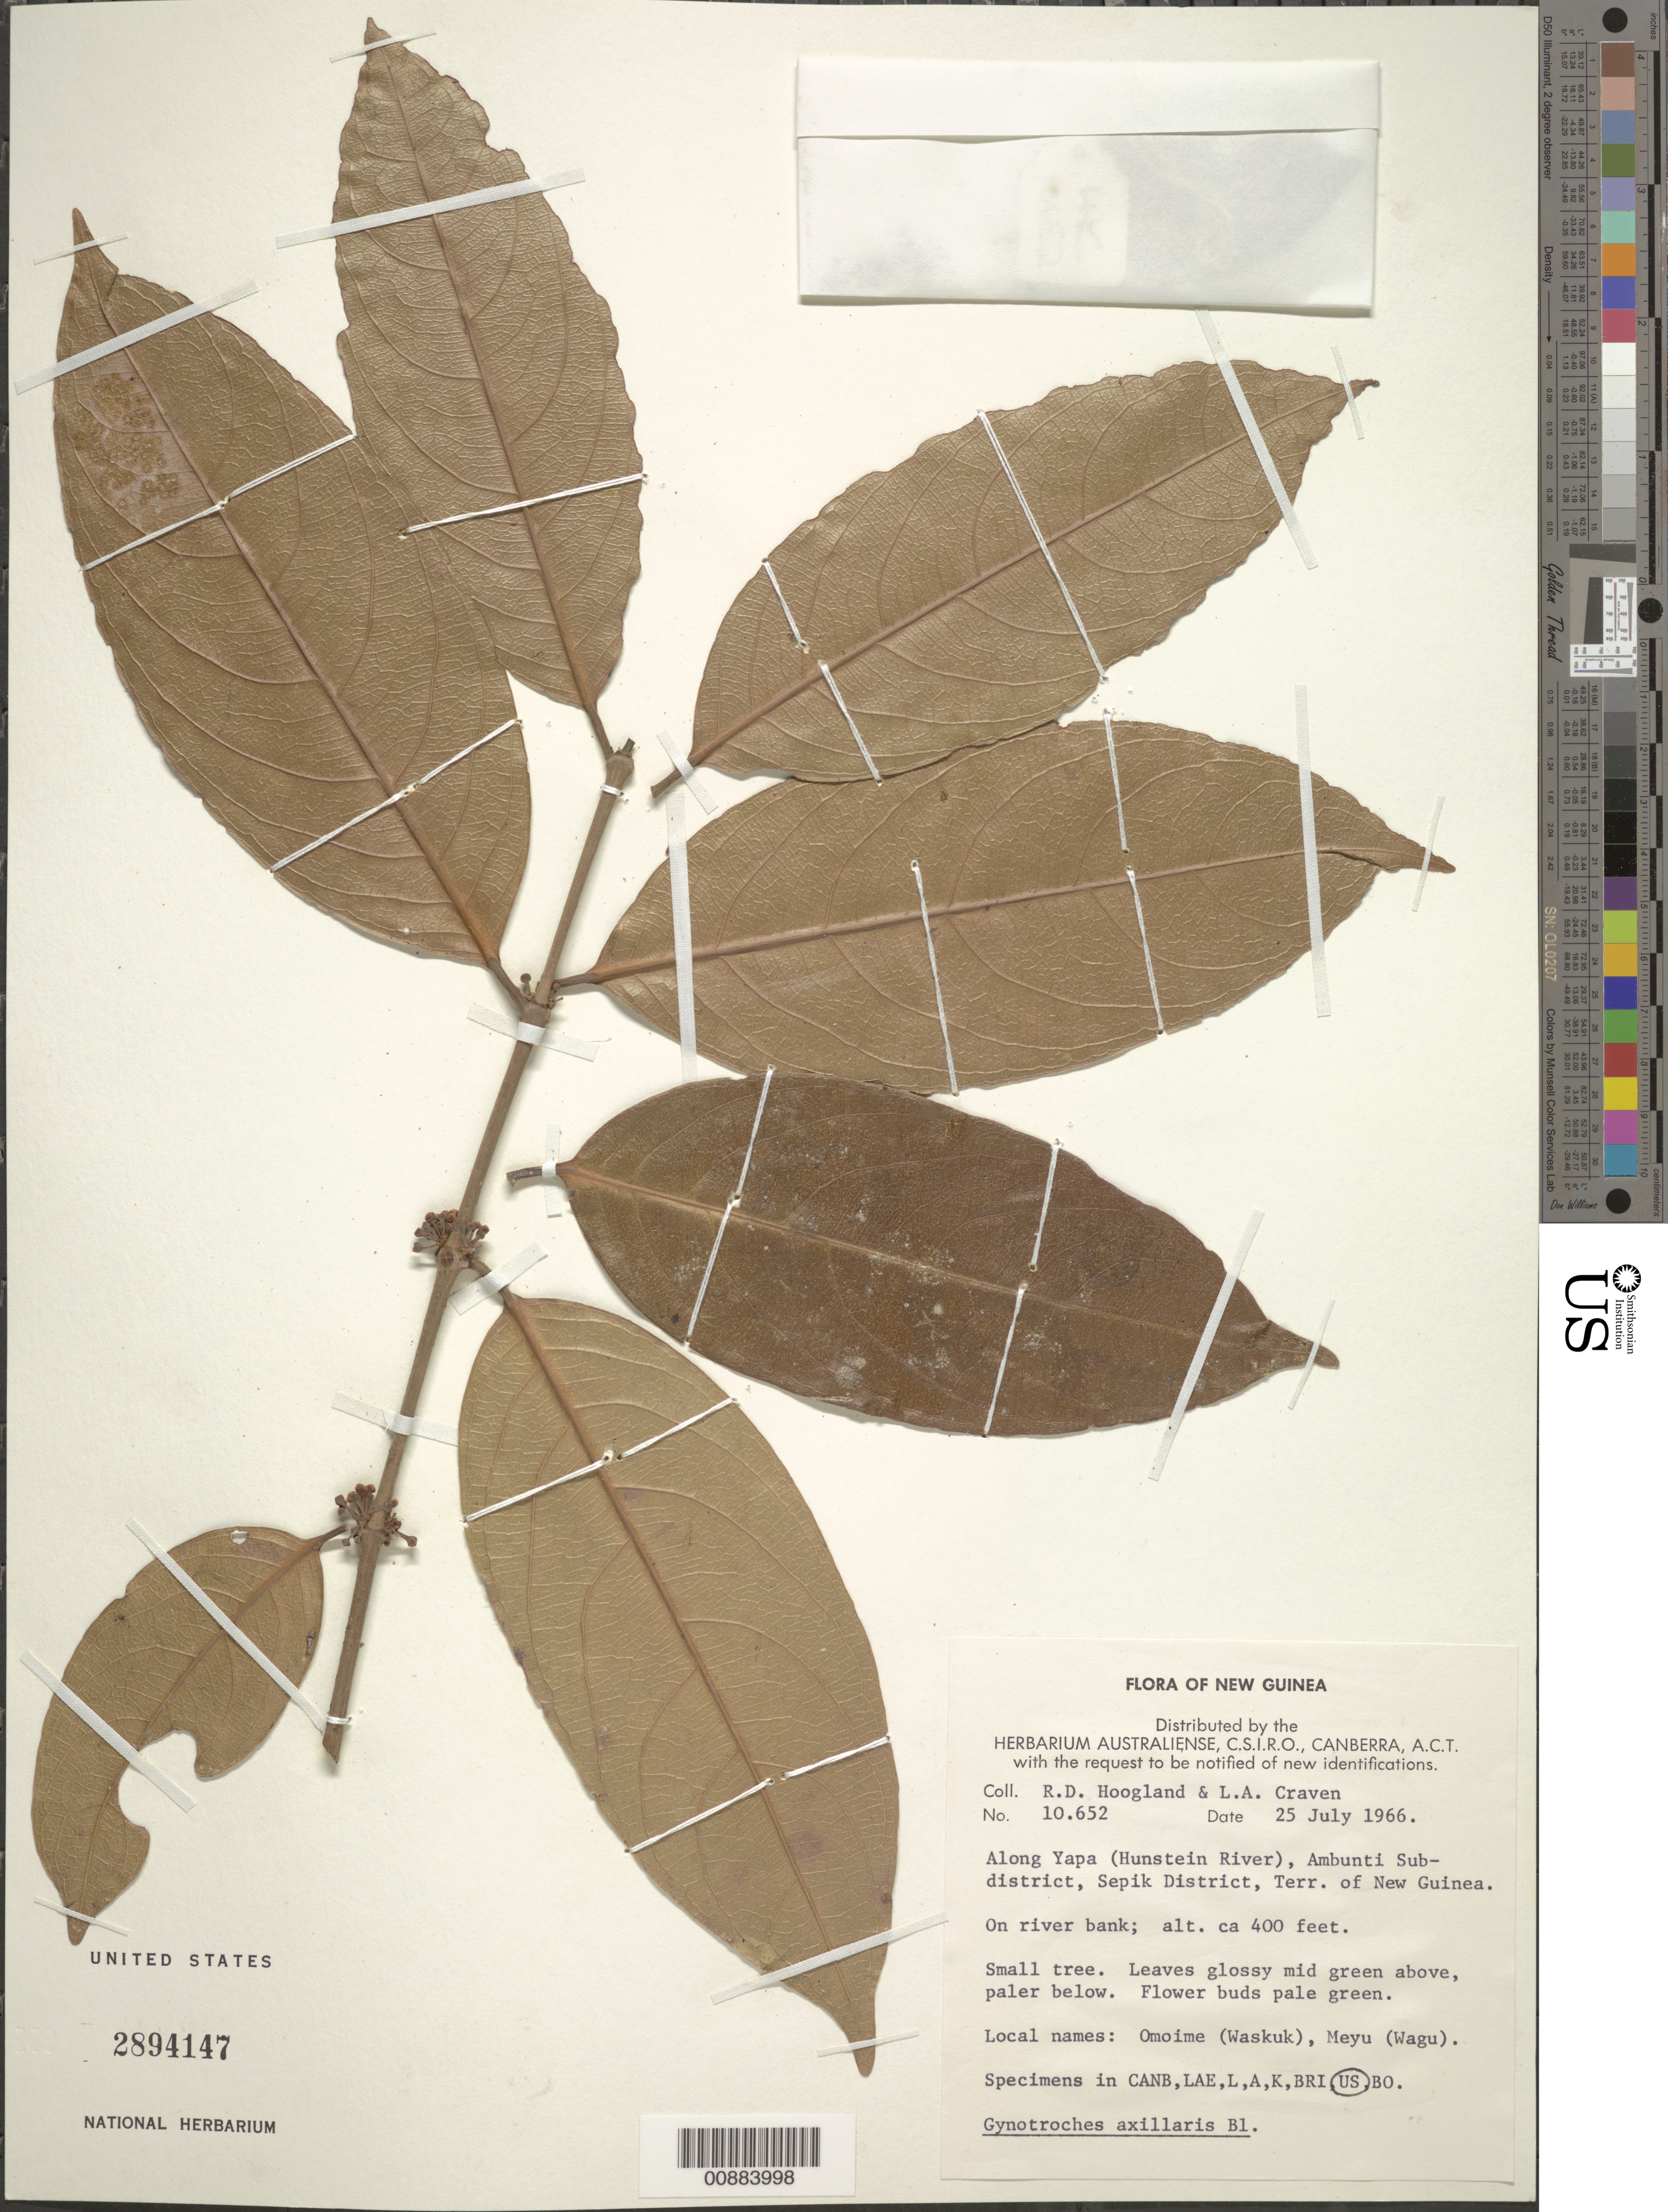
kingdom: Plantae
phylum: Tracheophyta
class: Magnoliopsida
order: Malpighiales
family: Rhizophoraceae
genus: Gynotroches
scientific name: Gynotroches axillaris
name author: Blume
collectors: R. D. Hoogland & L. A. Craven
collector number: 10652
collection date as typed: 25 Jul 1966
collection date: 1966-07-25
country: Papua New Guinea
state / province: East Sepik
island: New Guinea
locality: Along Yapa (Hunstein River), Ambuti Subdistrict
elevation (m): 122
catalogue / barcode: US 2894147